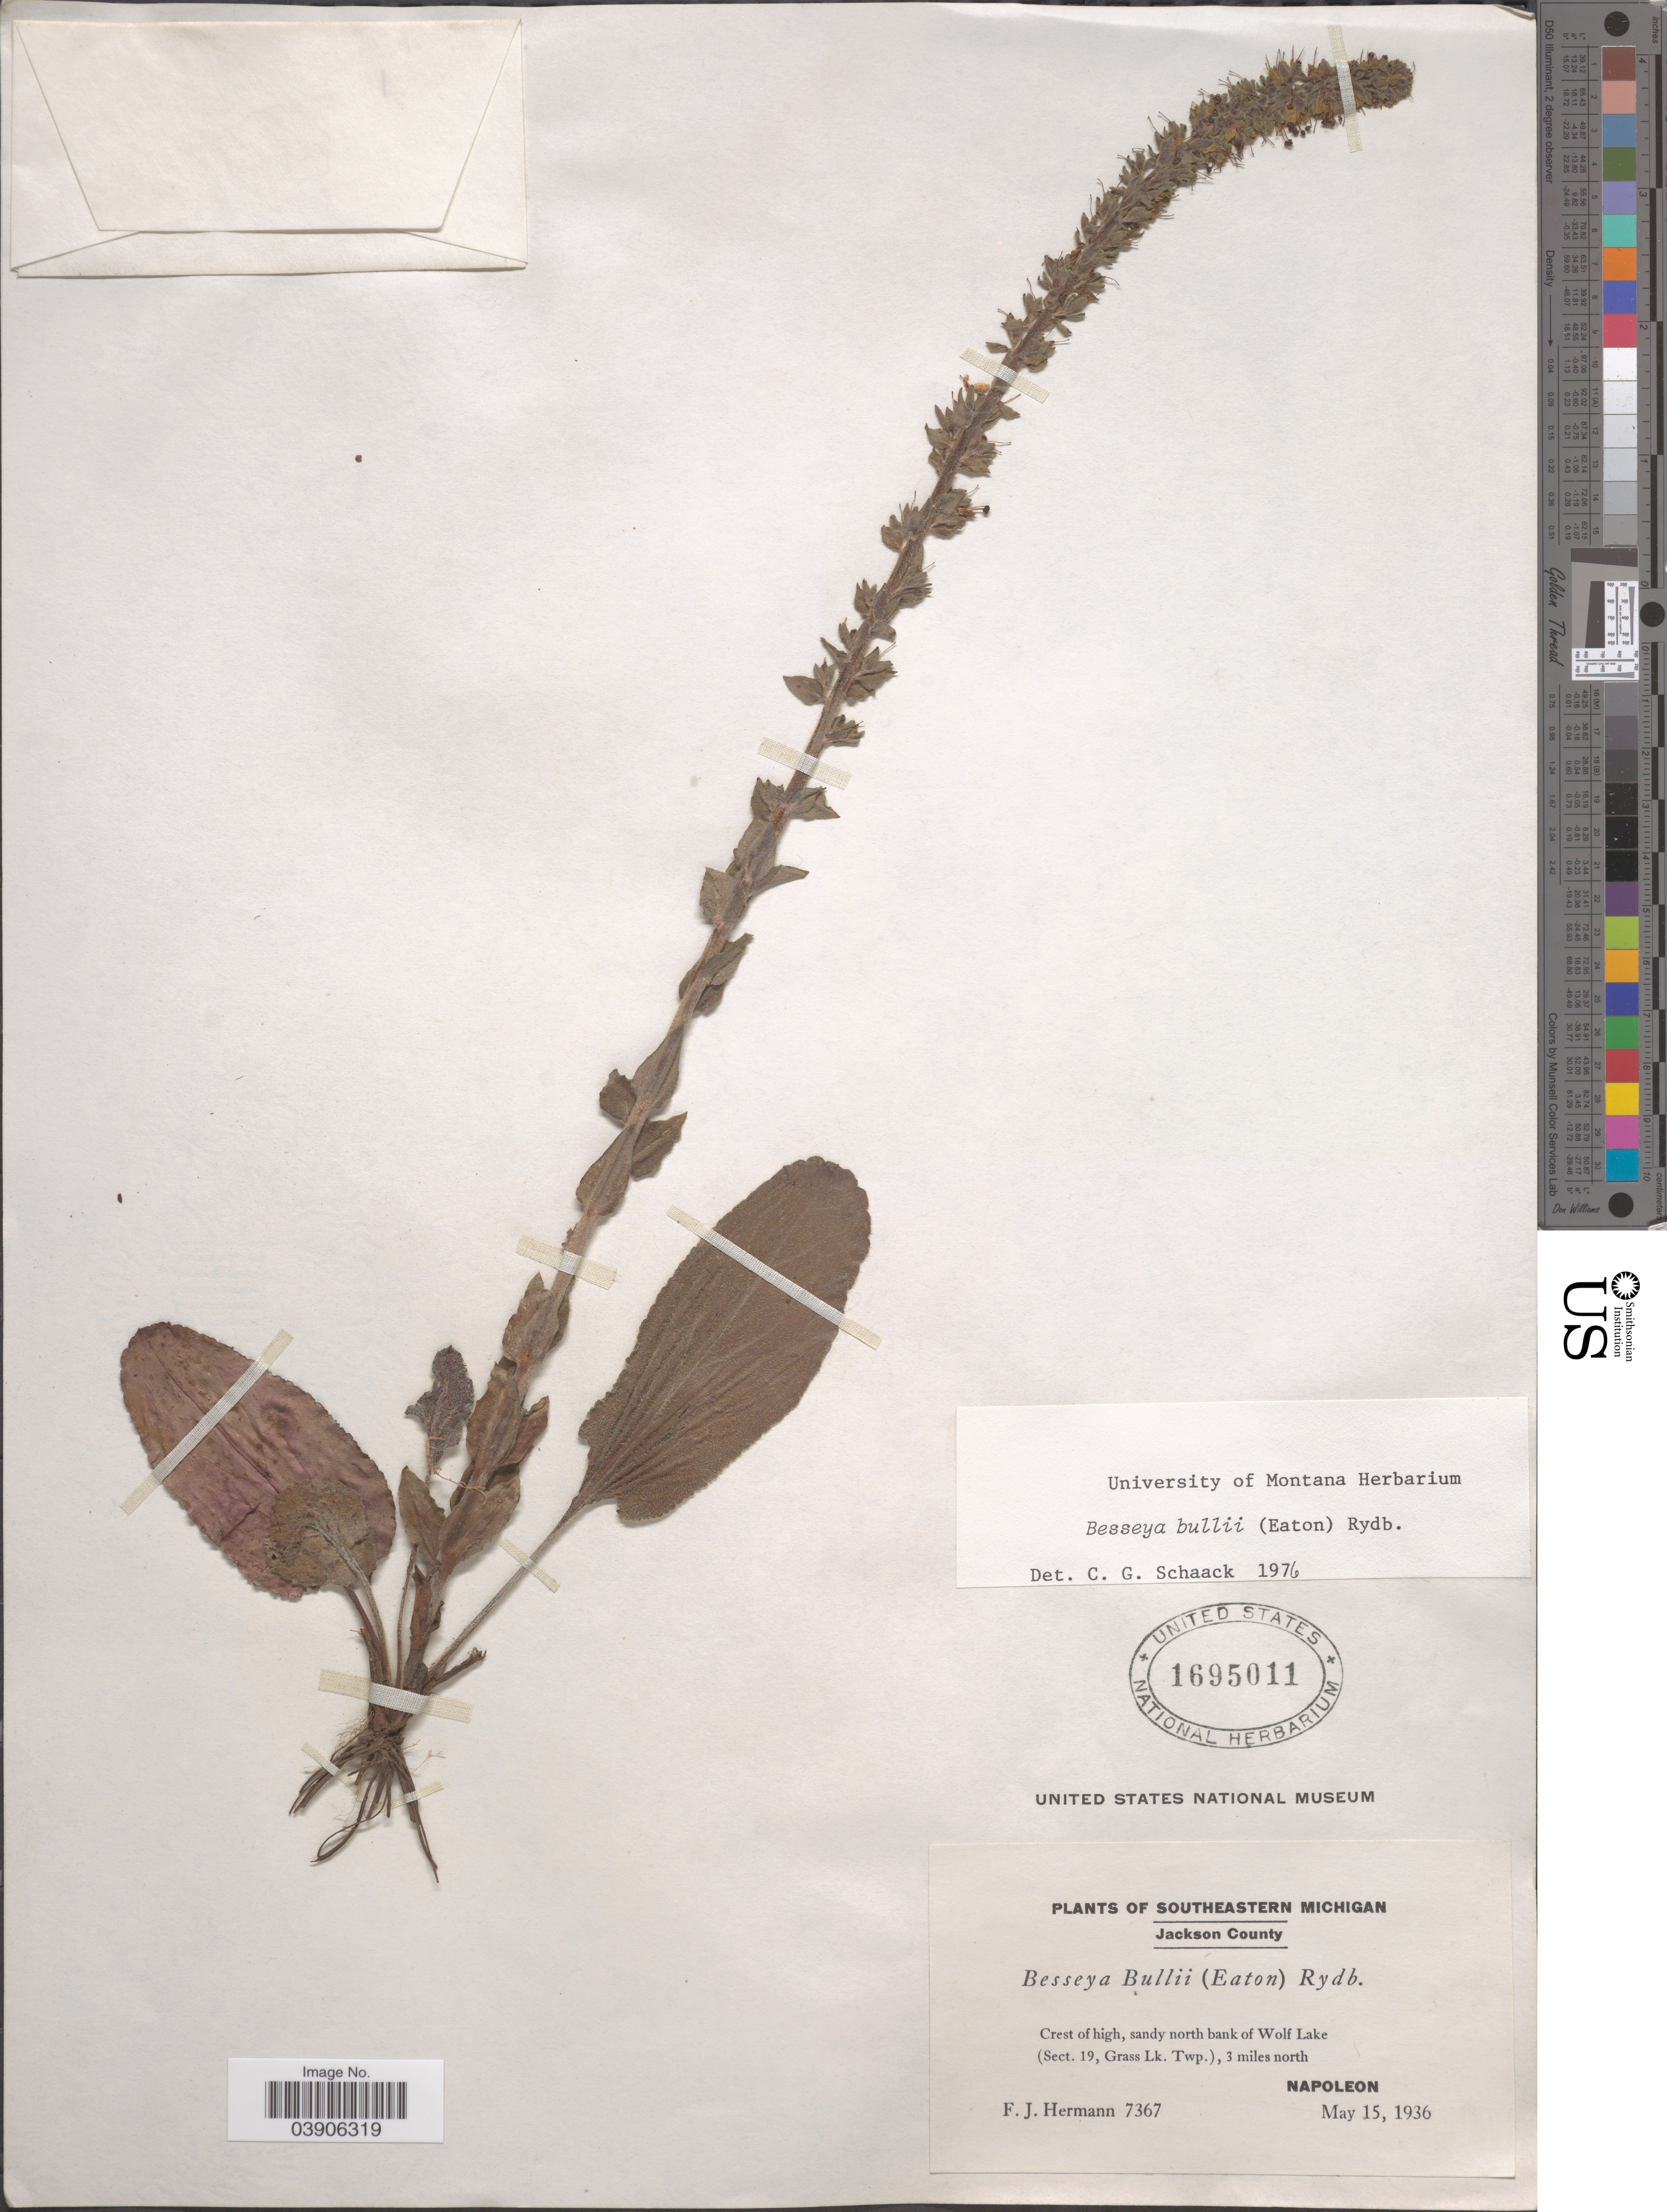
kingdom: Plantae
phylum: Tracheophyta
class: Magnoliopsida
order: Lamiales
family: Plantaginaceae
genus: Synthyris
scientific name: Synthyris bullii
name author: (Eaton) A. Heller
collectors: F. J. Hermann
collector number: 7367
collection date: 1936-05-15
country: United States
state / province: Michigan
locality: Southeastern Michigan. Jackson County. Crest of high, sandy north bank of Wolf Lake (Sect. 19, Grass Lk. Twp.), 3 miles north Napoleon.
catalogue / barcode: US 1695011